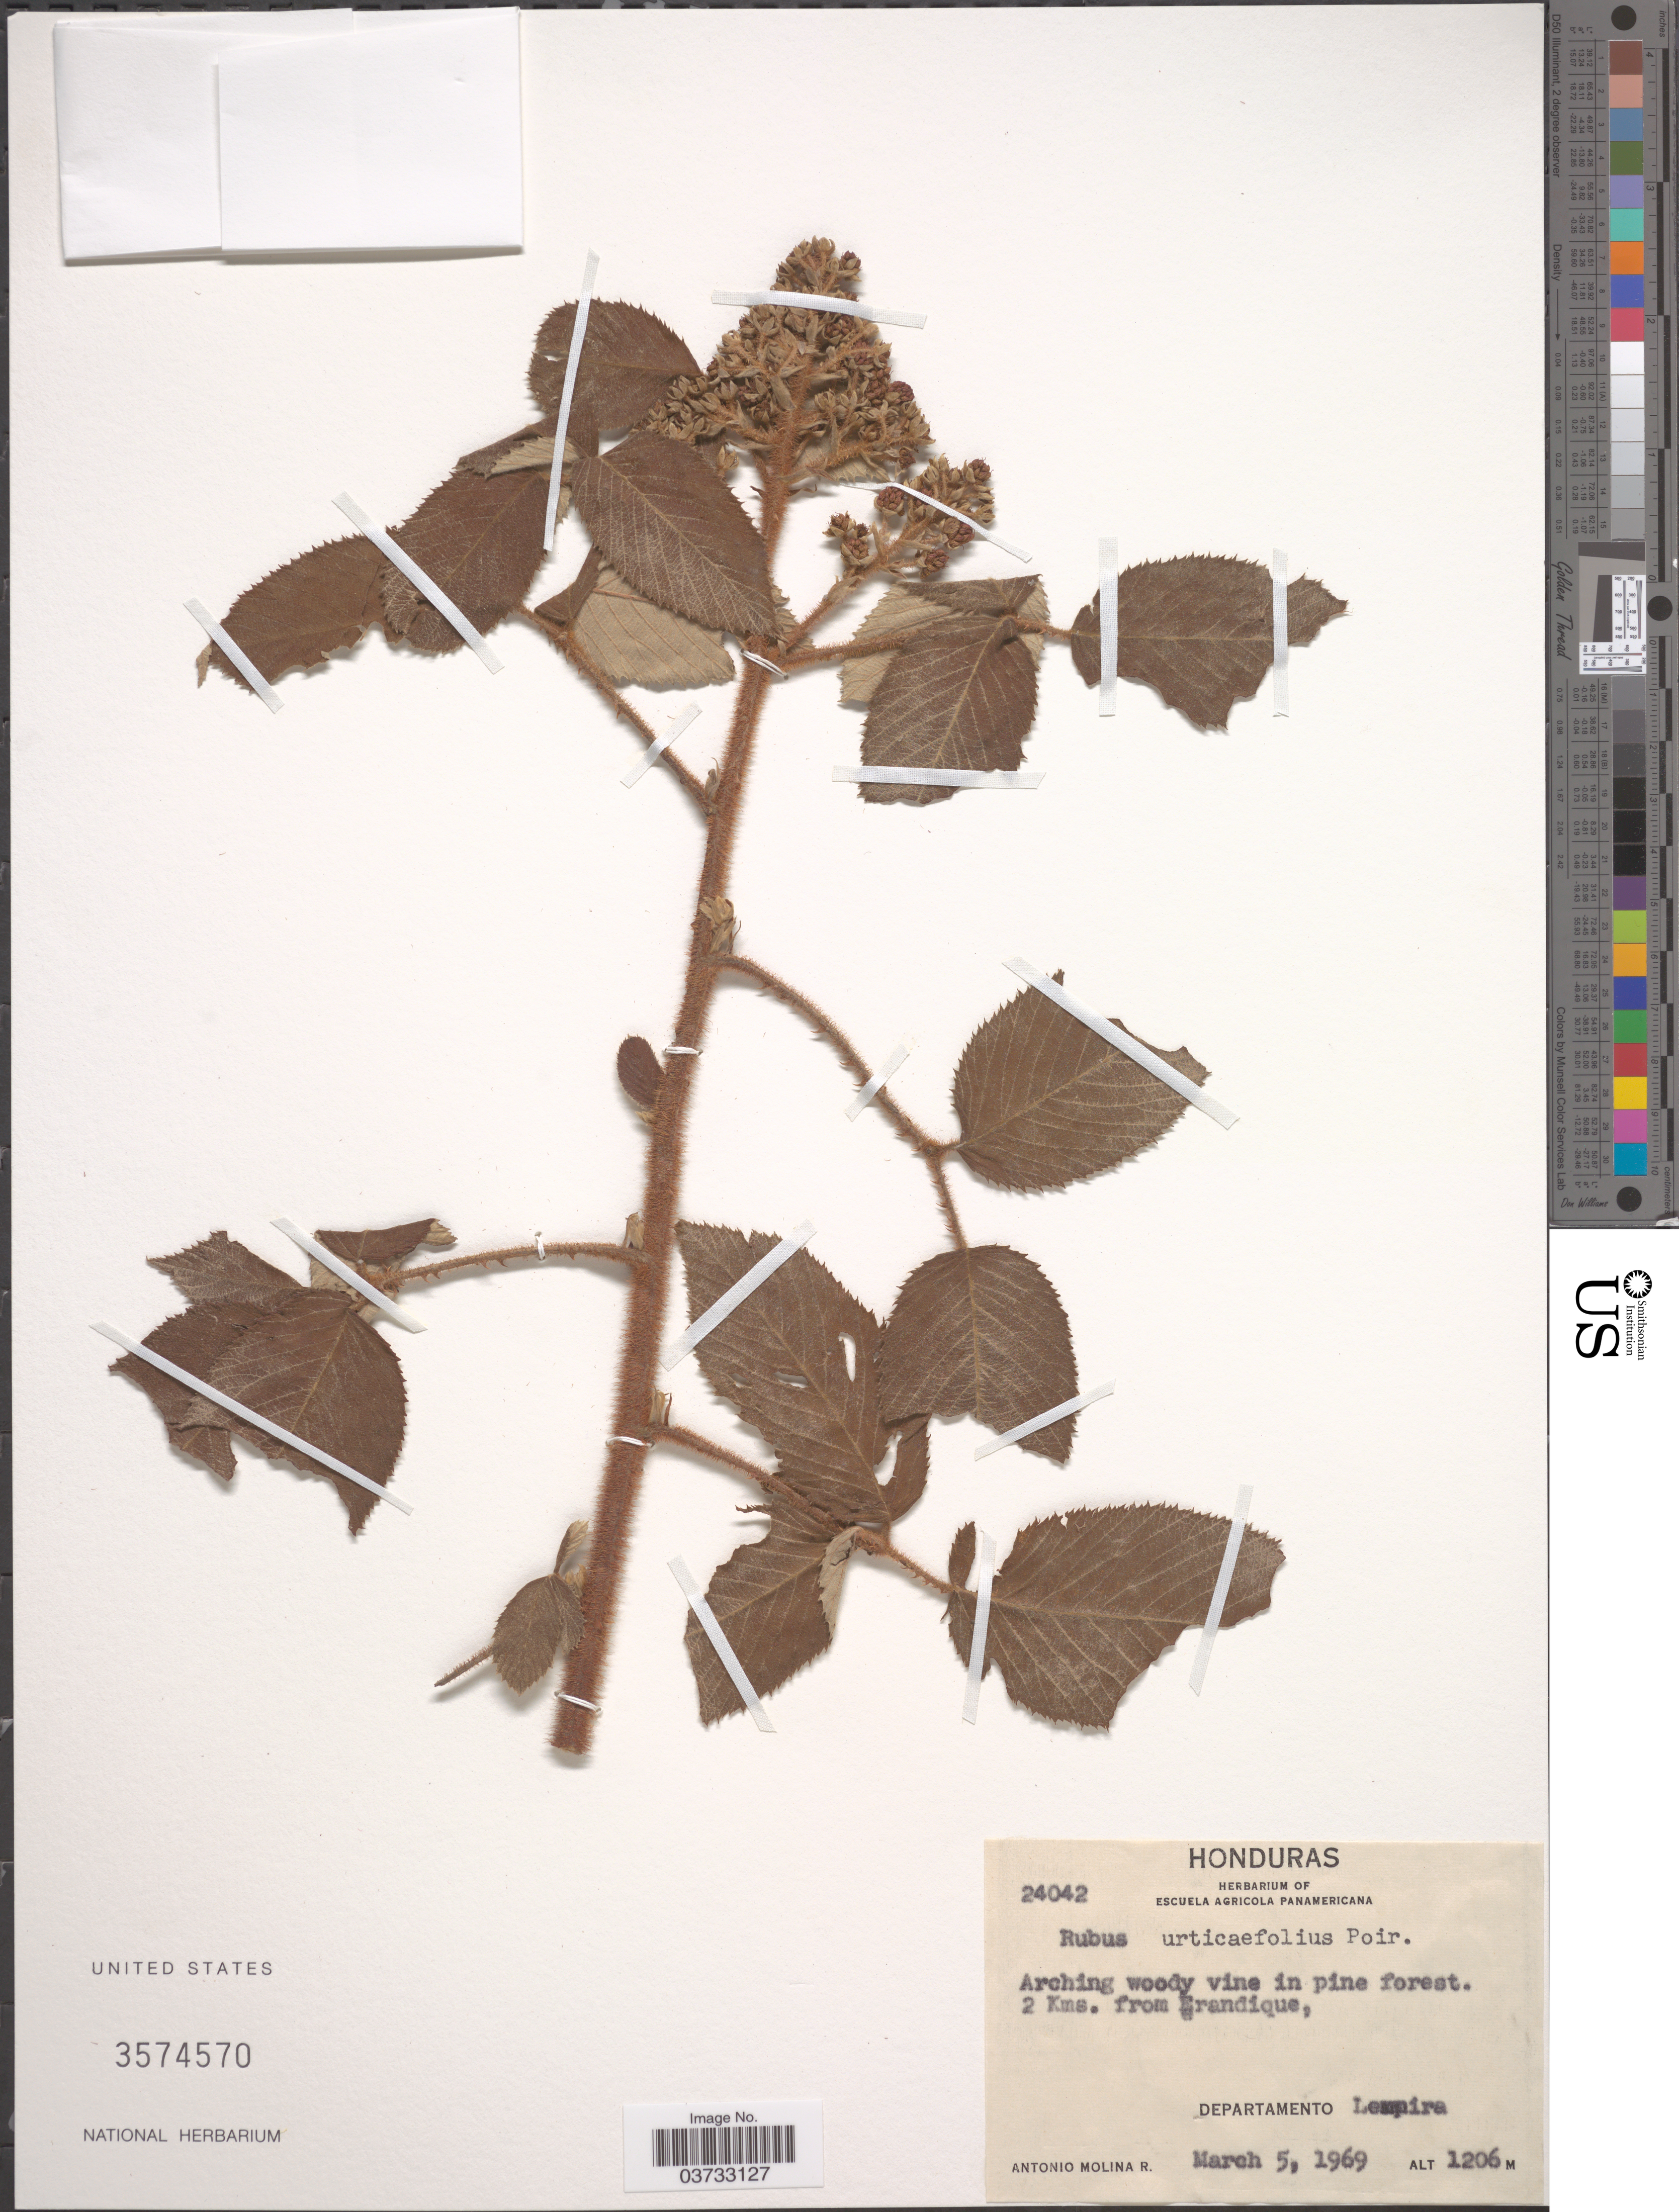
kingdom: Plantae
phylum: Tracheophyta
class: Magnoliopsida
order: Rosales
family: Rosaceae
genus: Rubus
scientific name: Rubus urticifolius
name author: Poir.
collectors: A. Molina R.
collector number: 24042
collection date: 1969-03-05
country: Honduras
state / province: Lempira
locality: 2 Kms. from Erandique, Departamento Lempira.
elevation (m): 1206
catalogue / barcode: US 3574570